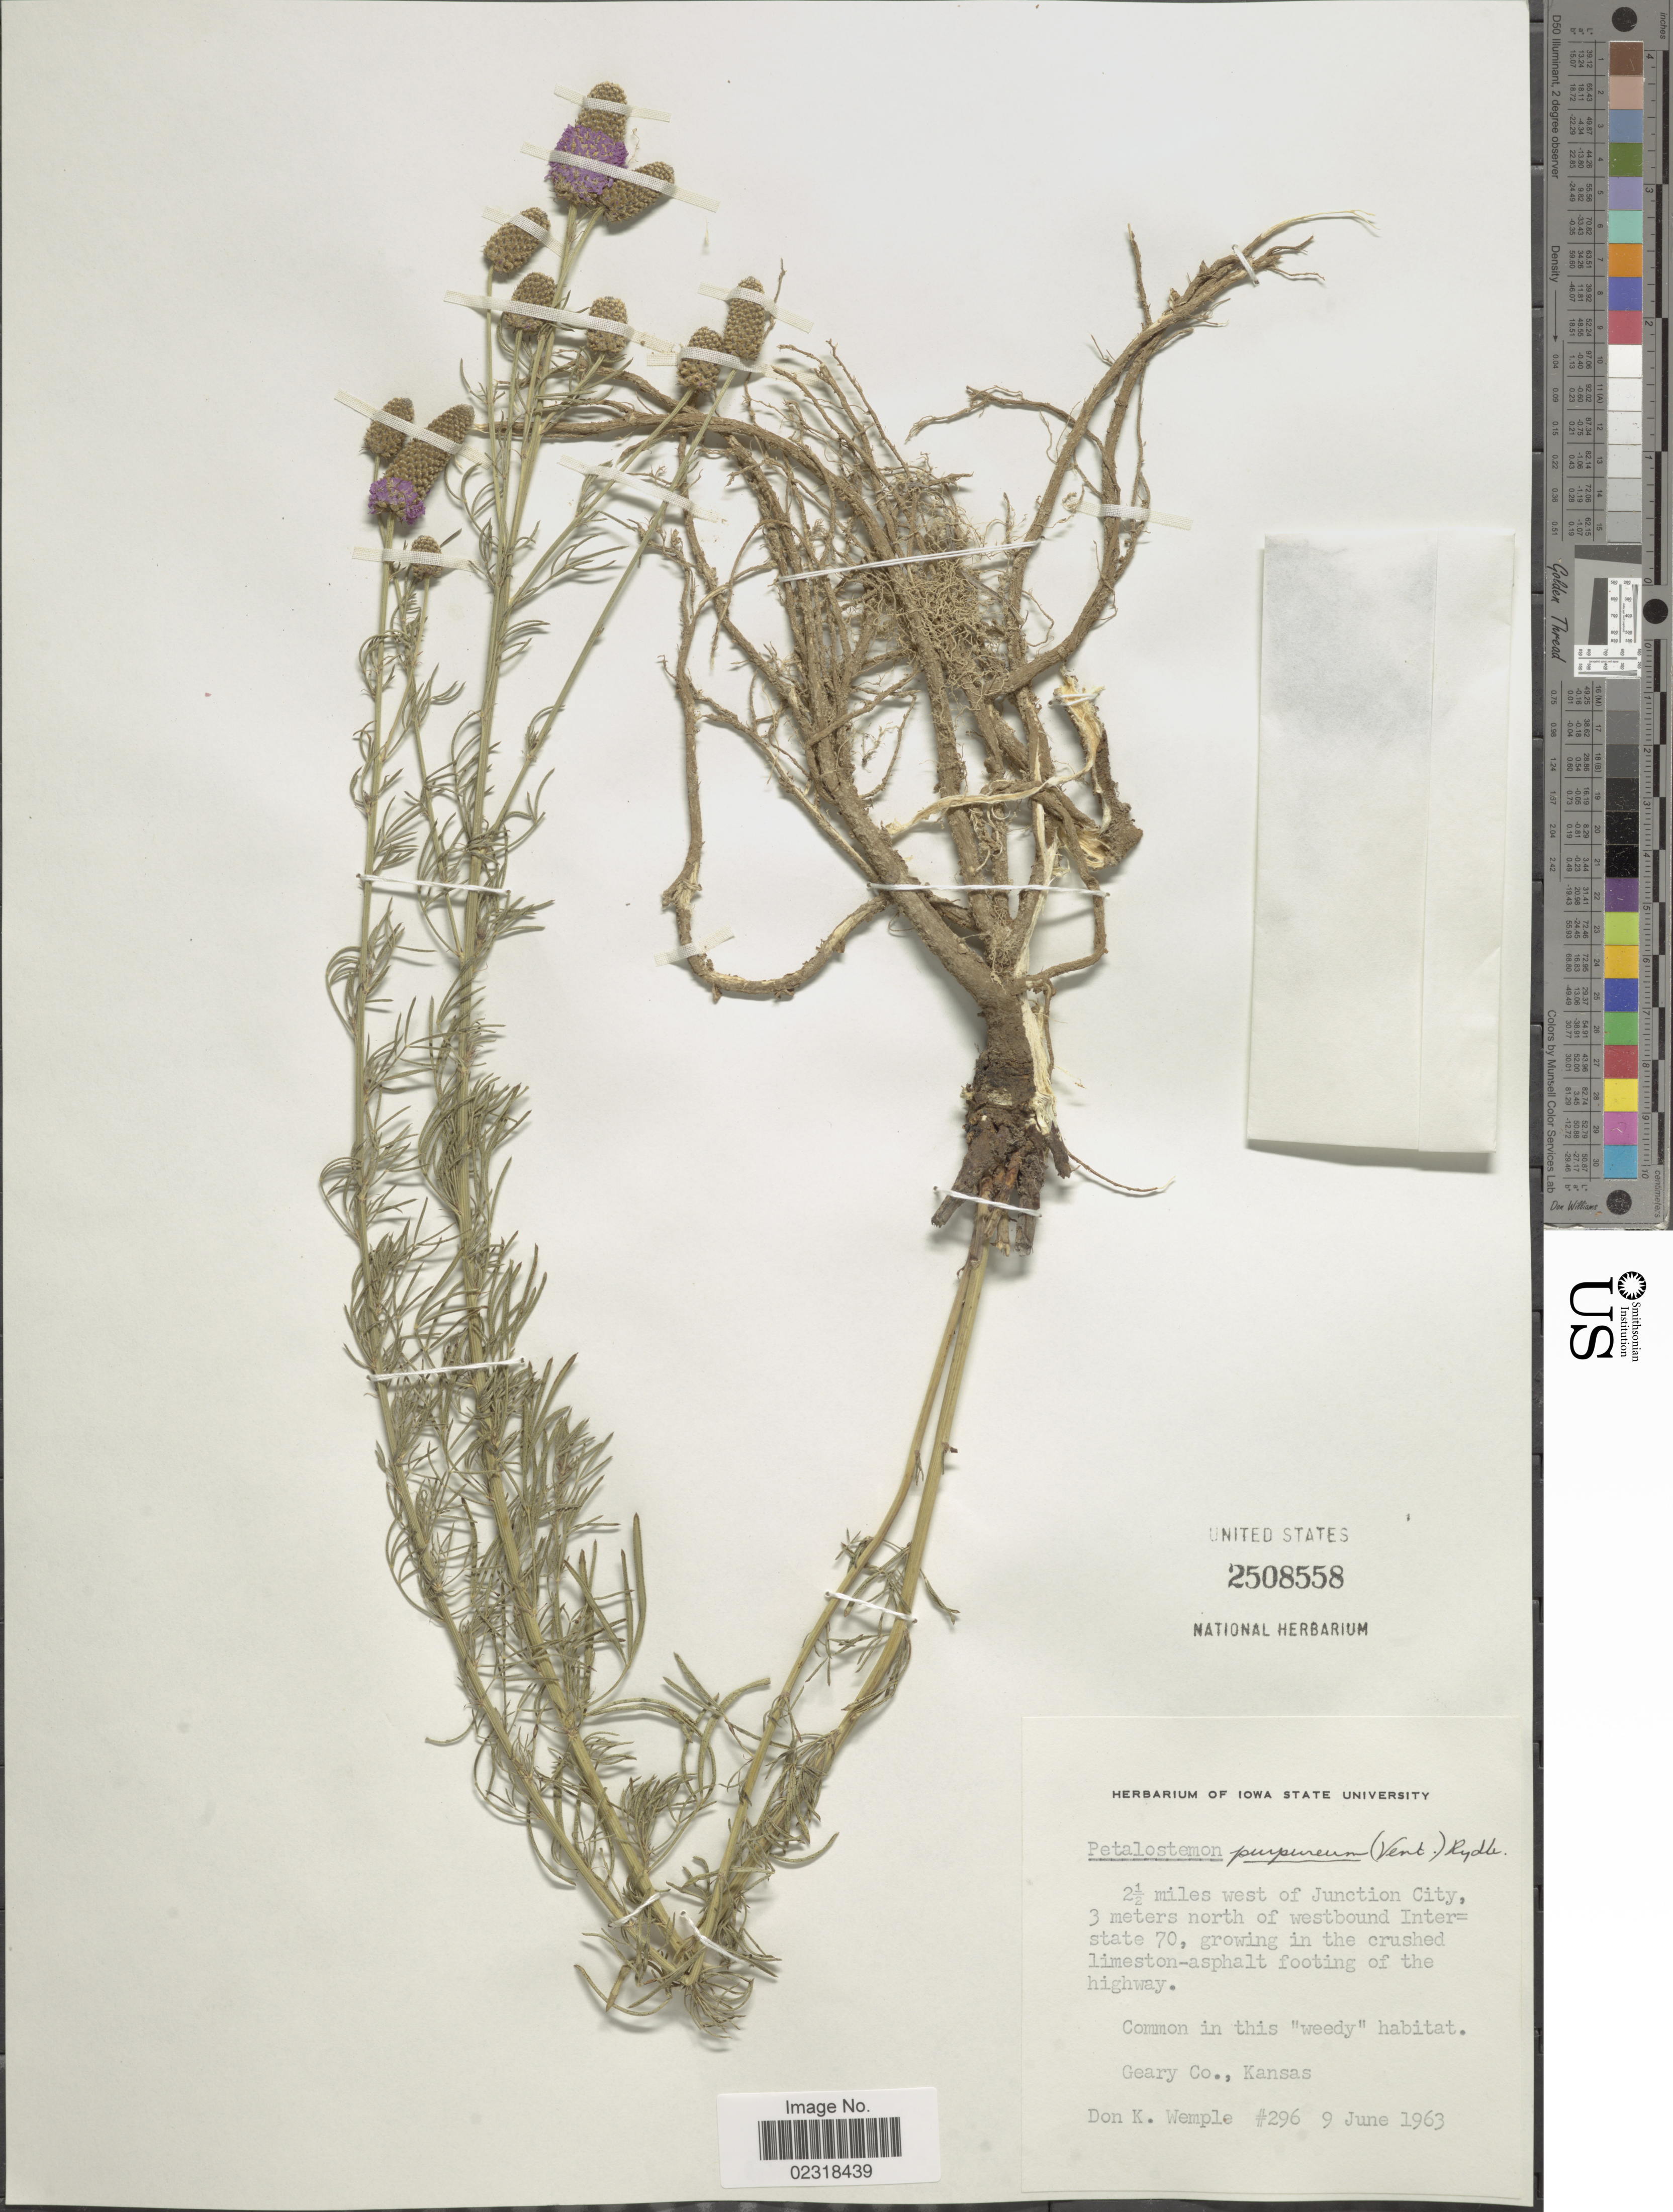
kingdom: Plantae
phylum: Tracheophyta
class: Magnoliopsida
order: Fabales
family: Fabaceae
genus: Dalea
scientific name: Dalea purpurea var. purpurea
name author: Vent.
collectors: D. Wemple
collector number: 296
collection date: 1963-06-09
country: United States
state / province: Kansas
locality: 2½ miles west of Junction City, 3 meters south of westbound Interstate 70, Geary Co., Kansas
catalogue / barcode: US 2508558